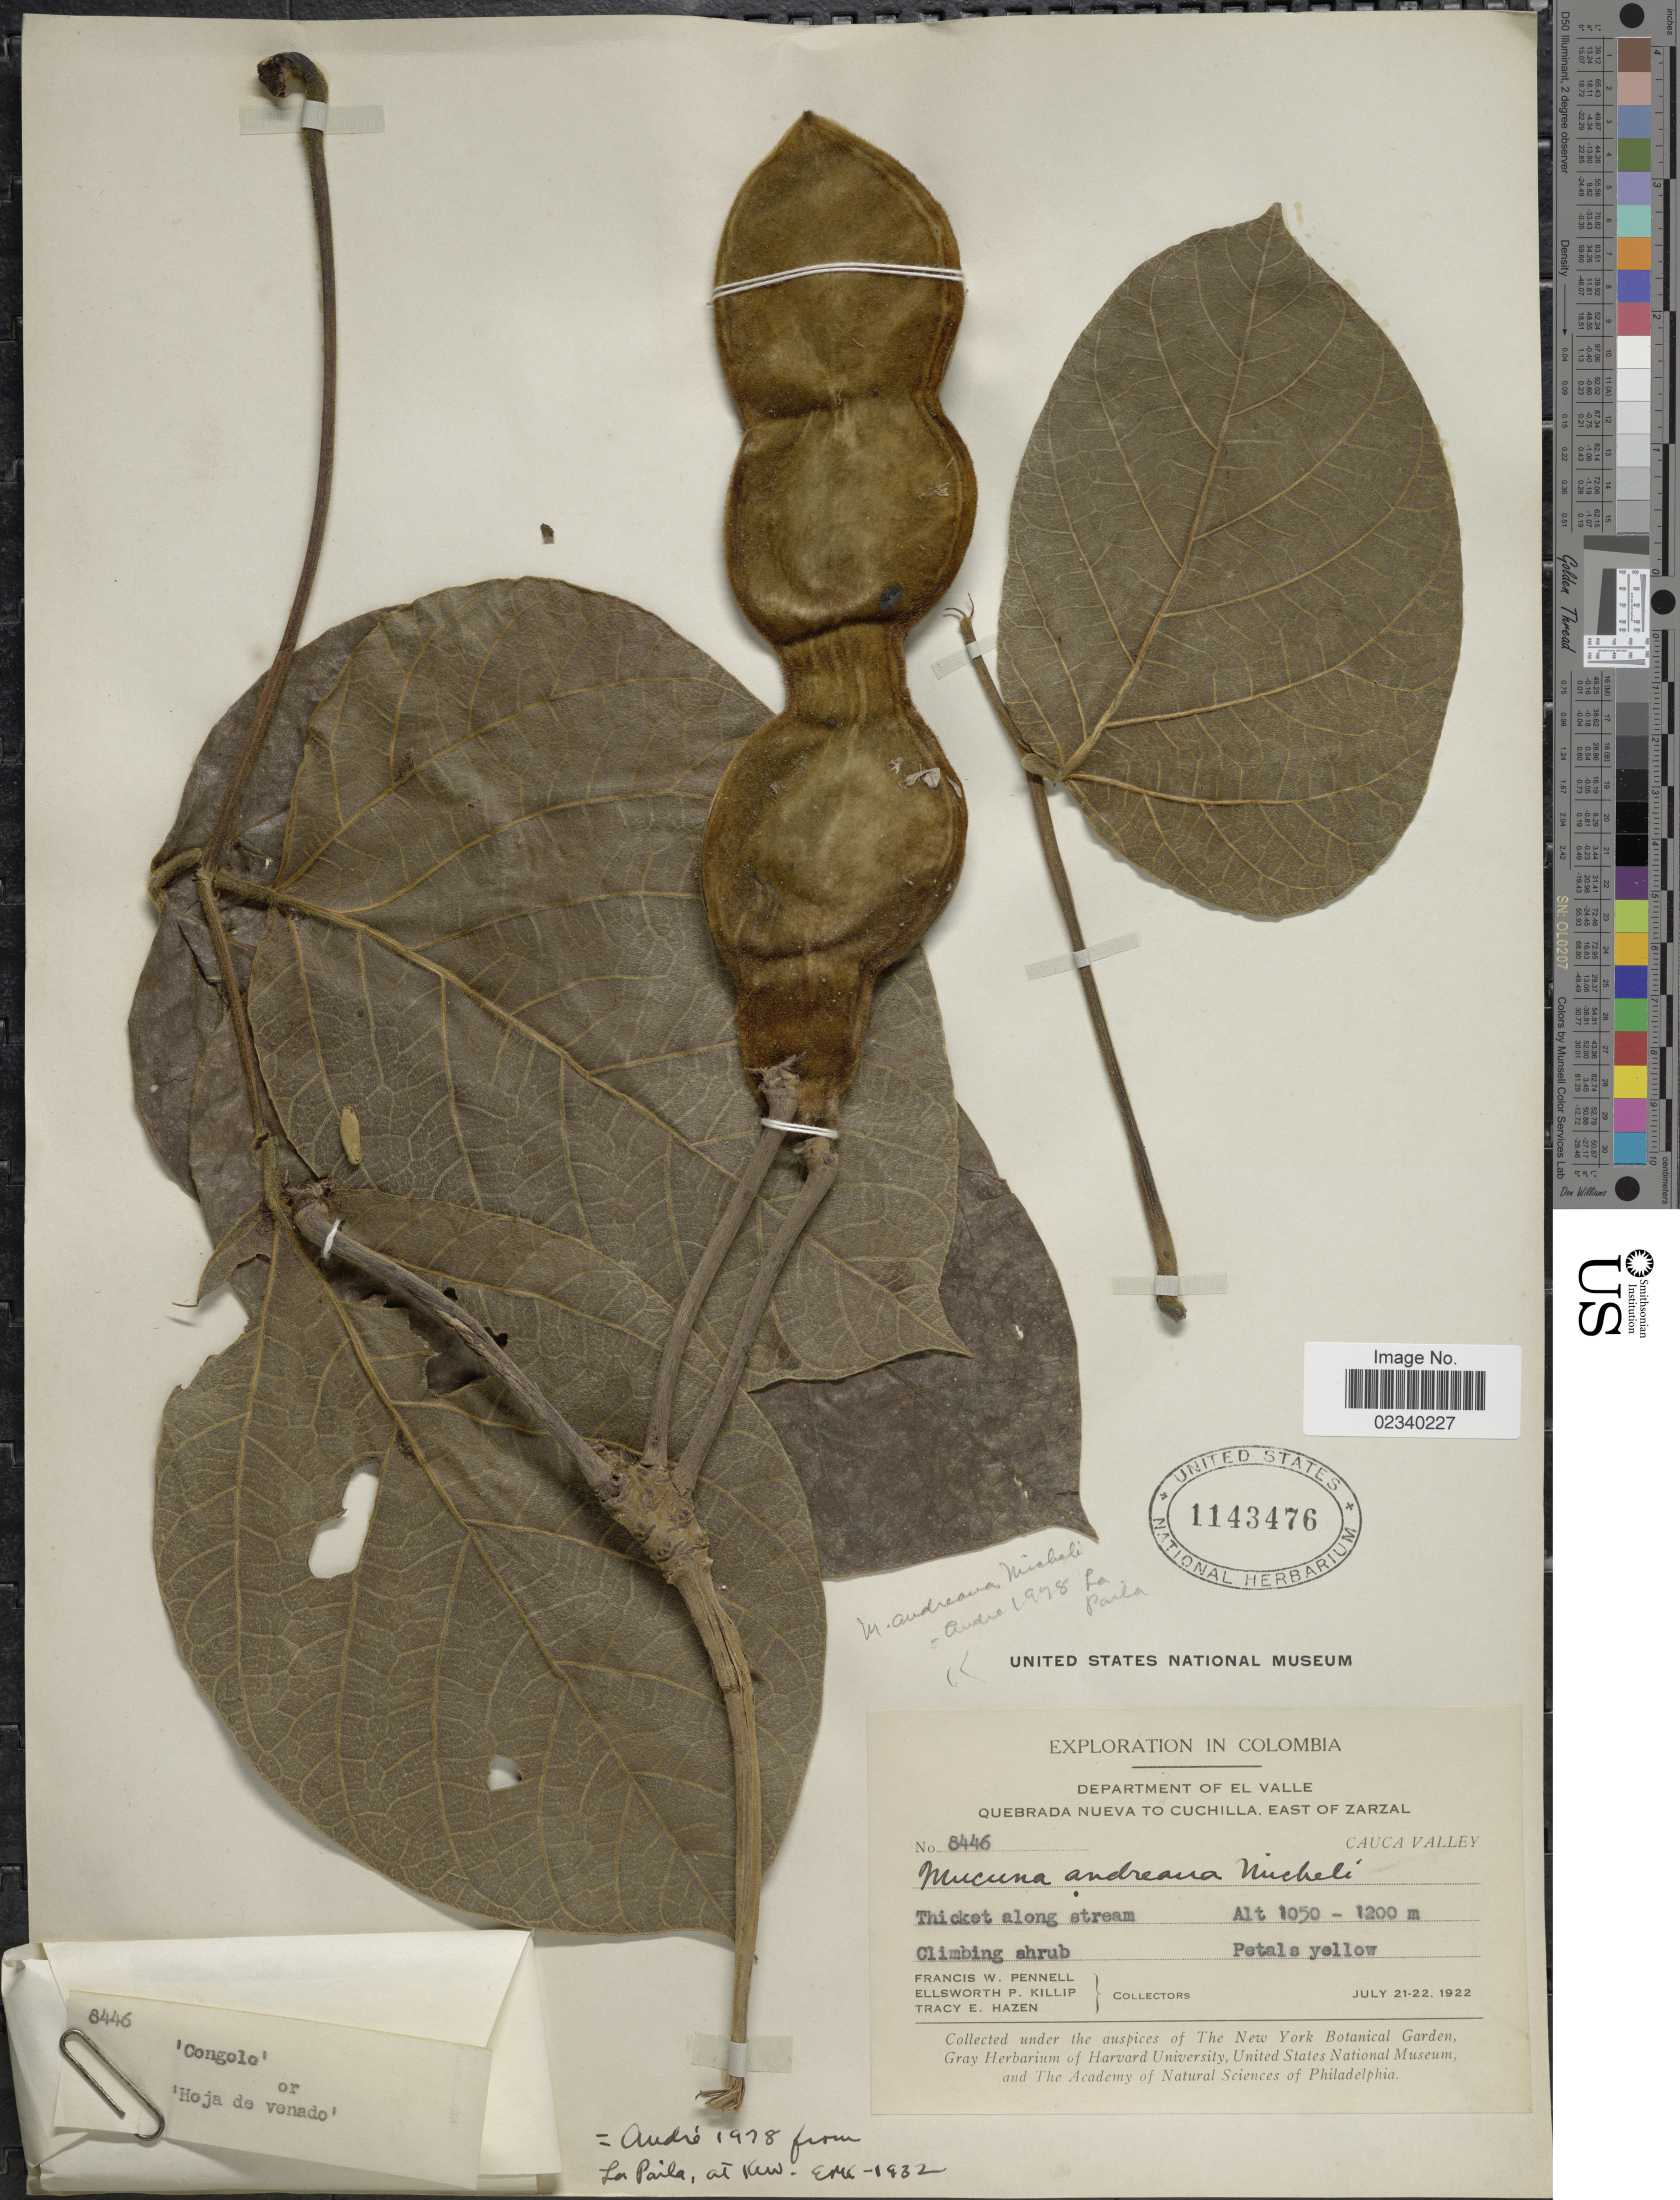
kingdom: Plantae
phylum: Tracheophyta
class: Magnoliopsida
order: Fabales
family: Fabaceae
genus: Mucuna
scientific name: Mucuna mollis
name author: (Kunth) DC.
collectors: F. W. Pennell, E. P. Killip & T. E. Hazen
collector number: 8446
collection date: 1922-07-21/1922-07-22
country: Colombia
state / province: Valle del Cauca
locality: Department of El Valle, Quebrada Nueva to Cuchilla, East of Zarazal. Cauca Valley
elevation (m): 1050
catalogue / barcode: US 1142476